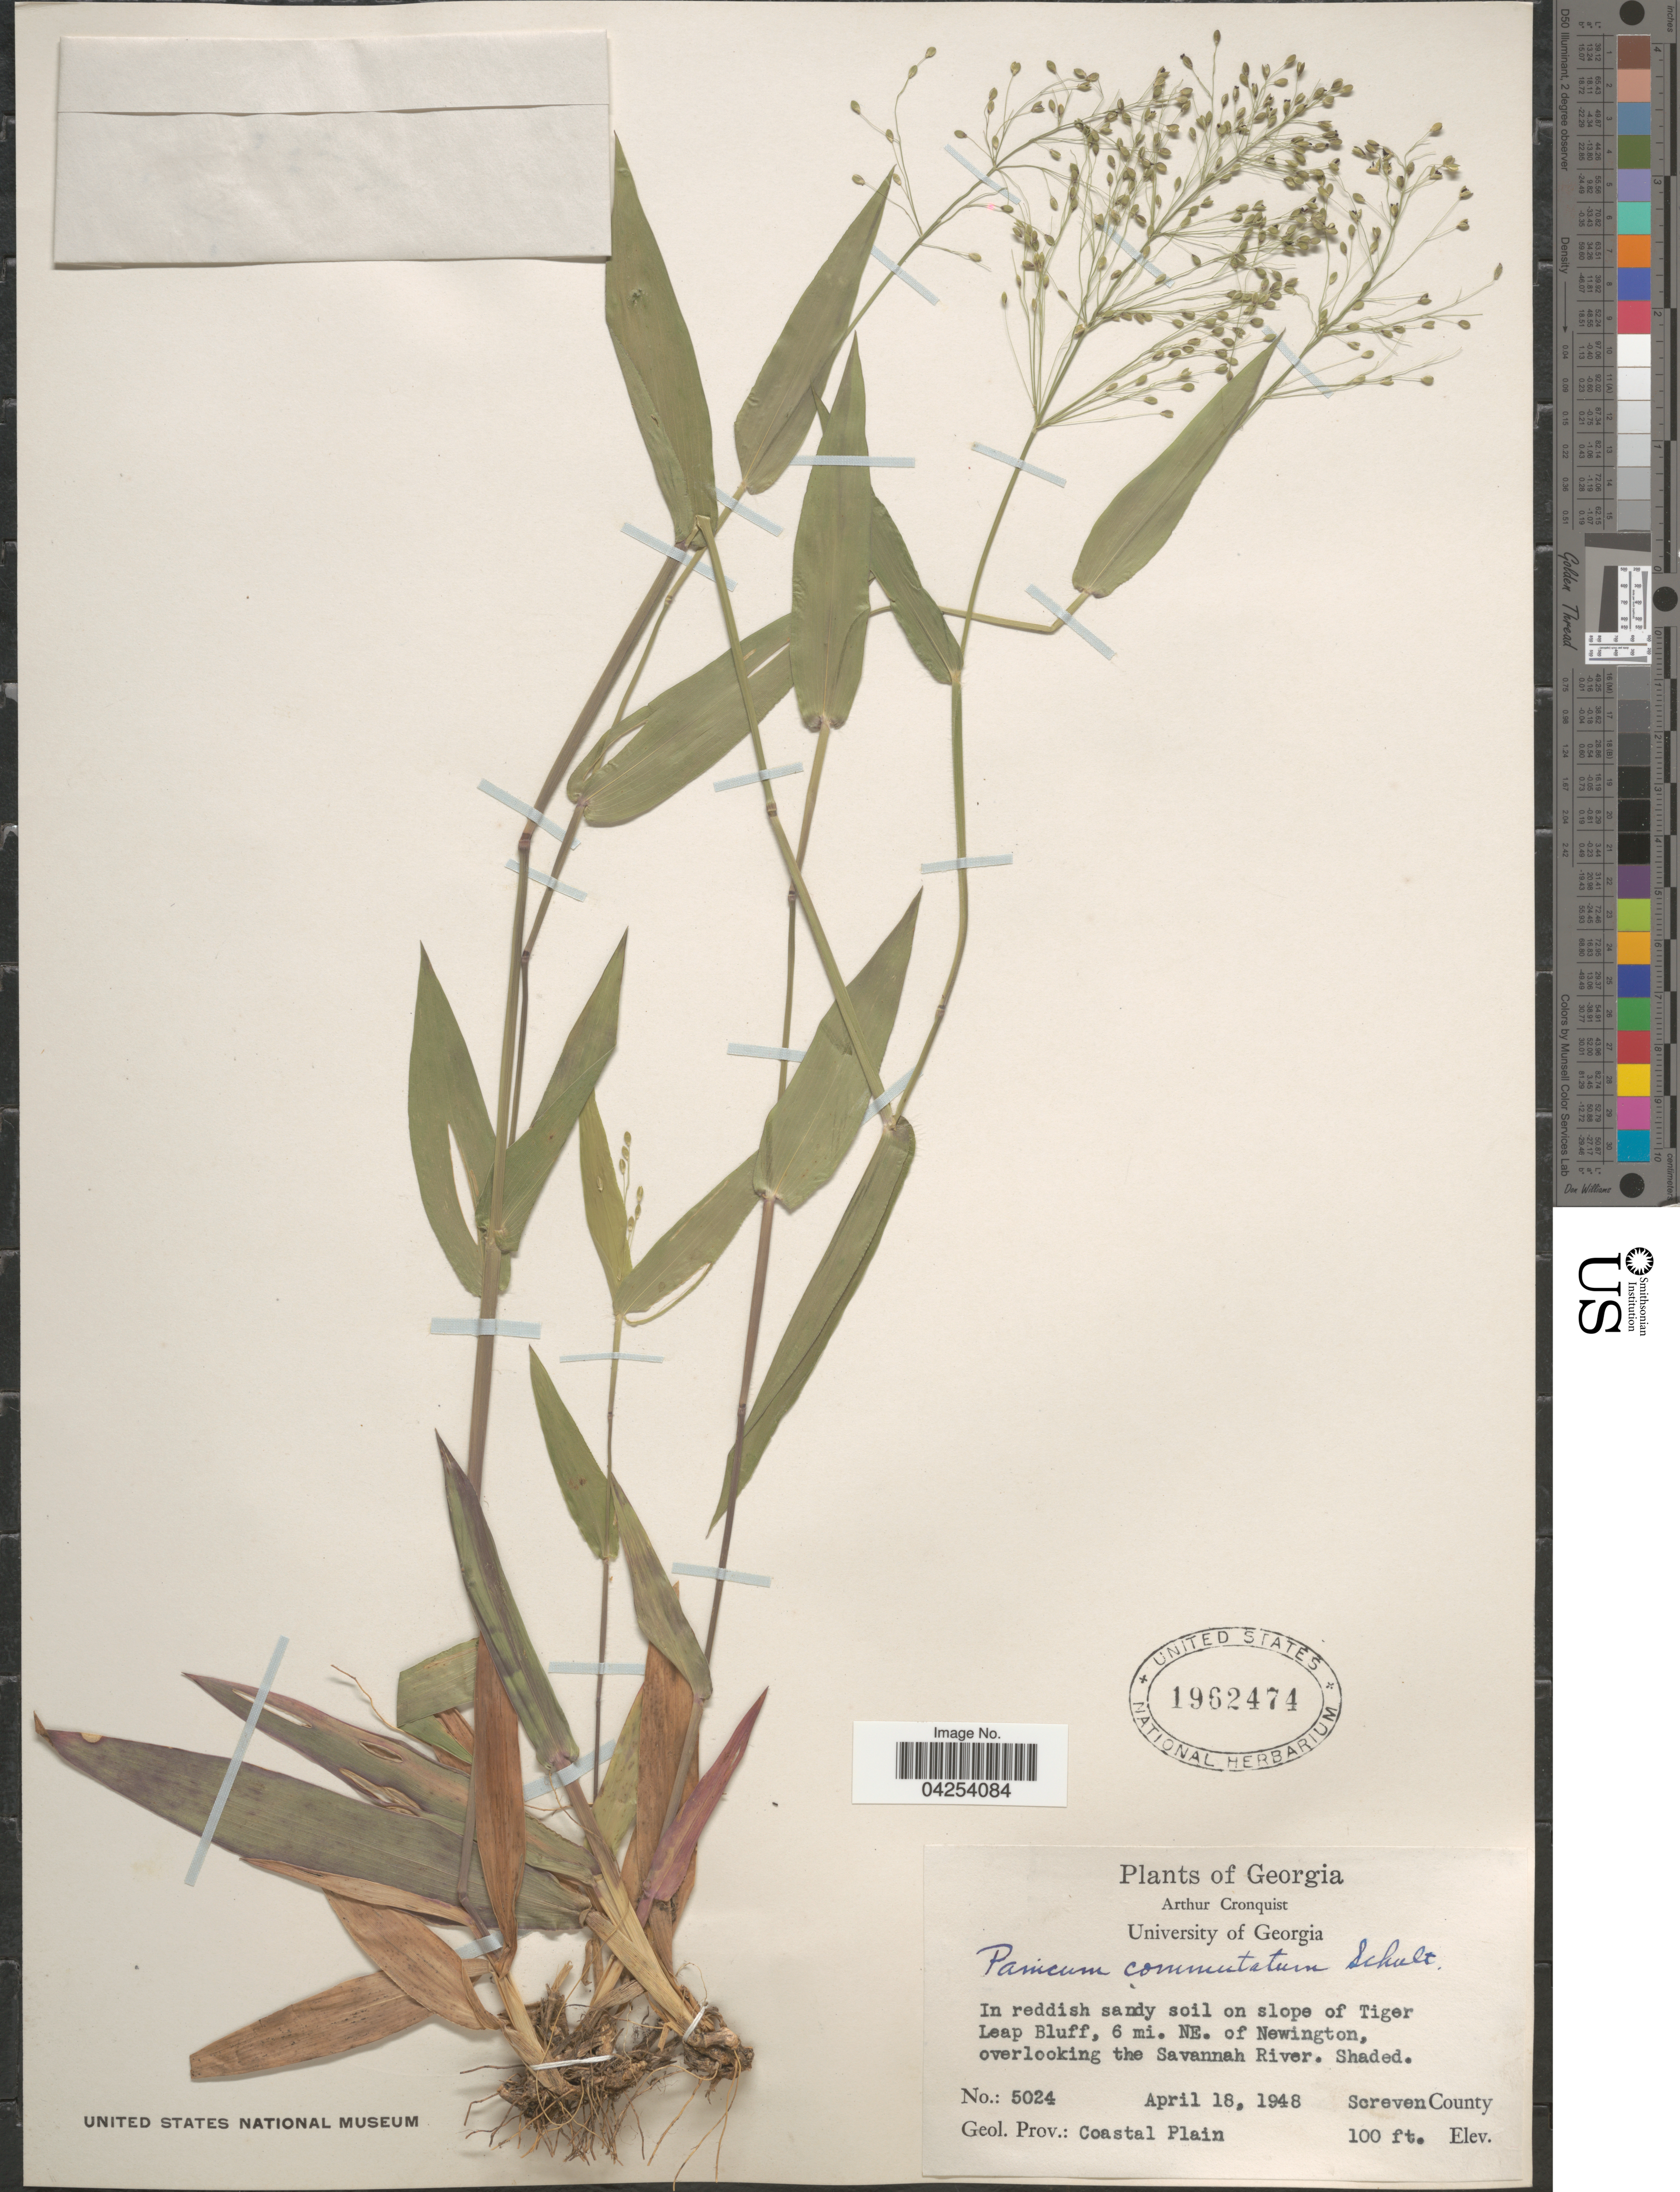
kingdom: Plantae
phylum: Tracheophyta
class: Liliopsida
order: Poales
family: Poaceae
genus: Dichanthelium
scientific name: Dichanthelium commutatum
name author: (Schult.) Gould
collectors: A. J. Cronquist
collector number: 5024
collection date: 1948-04-18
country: United States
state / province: Georgia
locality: In reddish sandy soil on slope of Tiger Leap Bluff, 6 mi. NE. of Newington, overlooking the Savannah River. Screven County. Geol. Prov.: Coastal Plain.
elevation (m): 30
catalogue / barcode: US 1962474